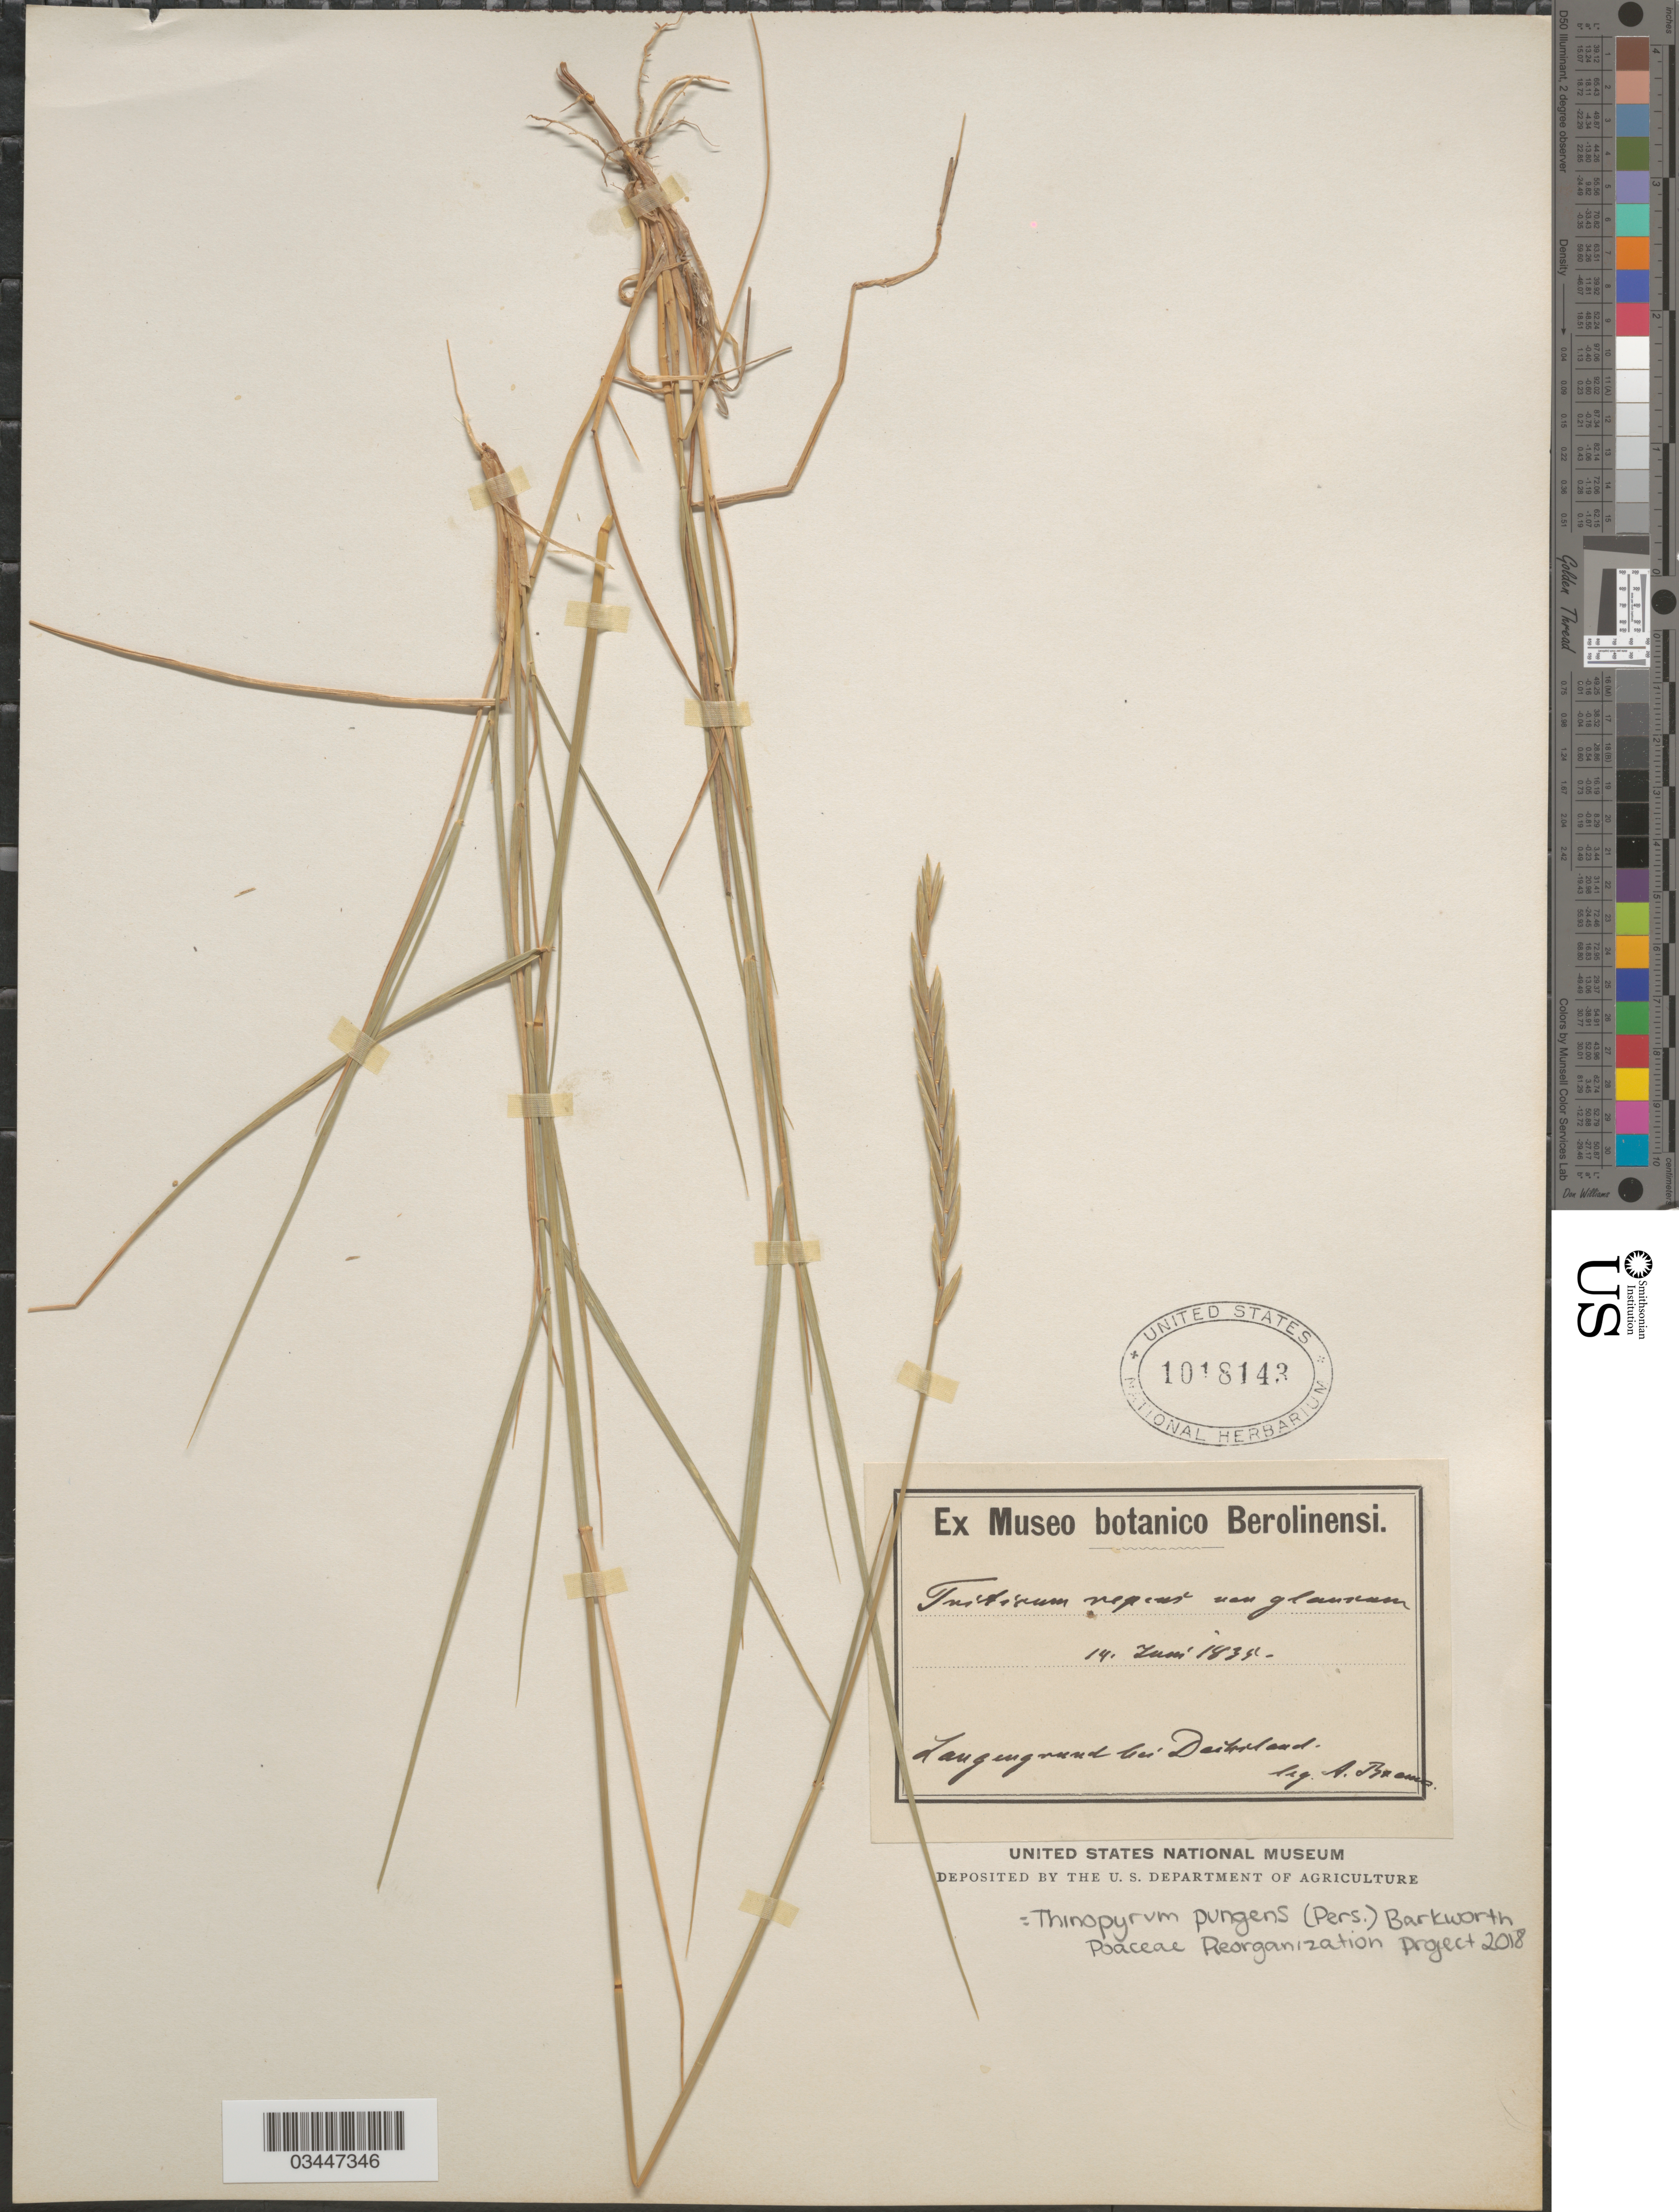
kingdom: Plantae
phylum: Tracheophyta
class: Liliopsida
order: Poales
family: Poaceae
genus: Thinopyrum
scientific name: Thinopyrum pungens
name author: (Pers.) Barkworth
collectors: A. Brams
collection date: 1835-06-14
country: Germany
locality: Langengrund bei Deutschland.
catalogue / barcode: US 1018143